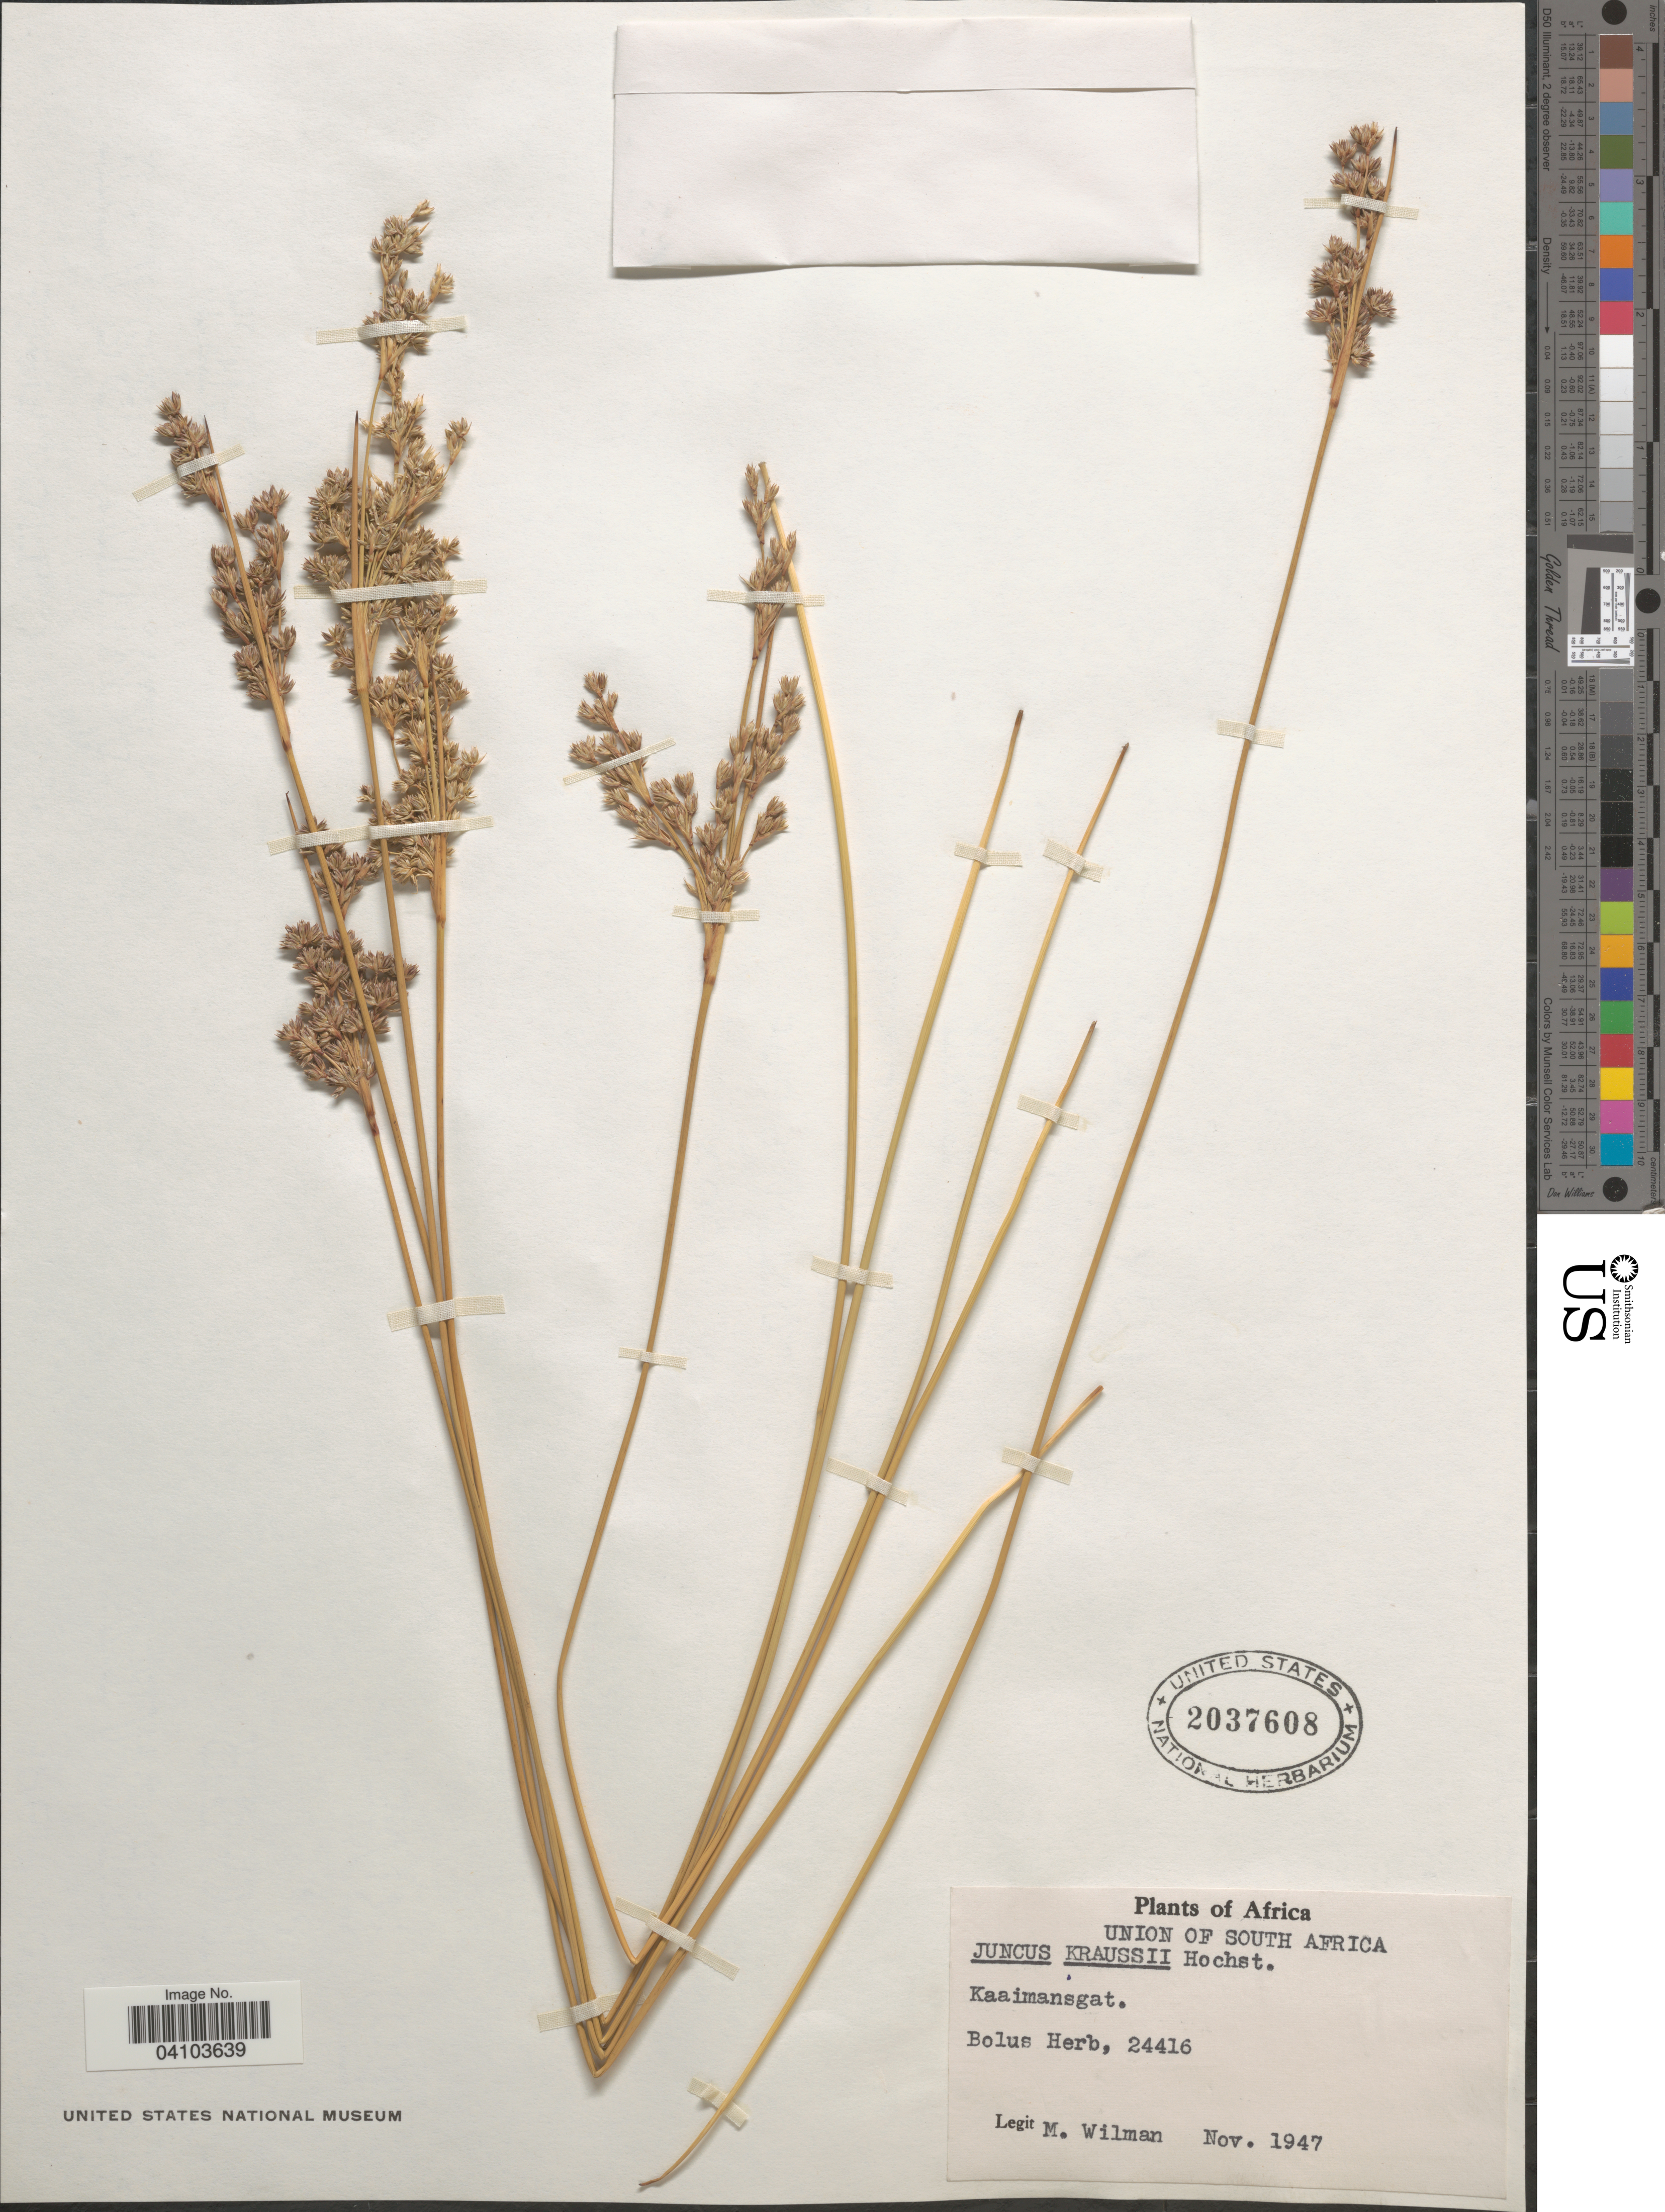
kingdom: Plantae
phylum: Tracheophyta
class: Liliopsida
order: Poales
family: Juncaceae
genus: Juncus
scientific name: Juncus kraussii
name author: Hochst.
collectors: M. Wilman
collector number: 24416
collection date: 1947-11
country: South Africa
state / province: Western Cape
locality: Union of South Africa. Kaaimansgat.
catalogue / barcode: US 2037608